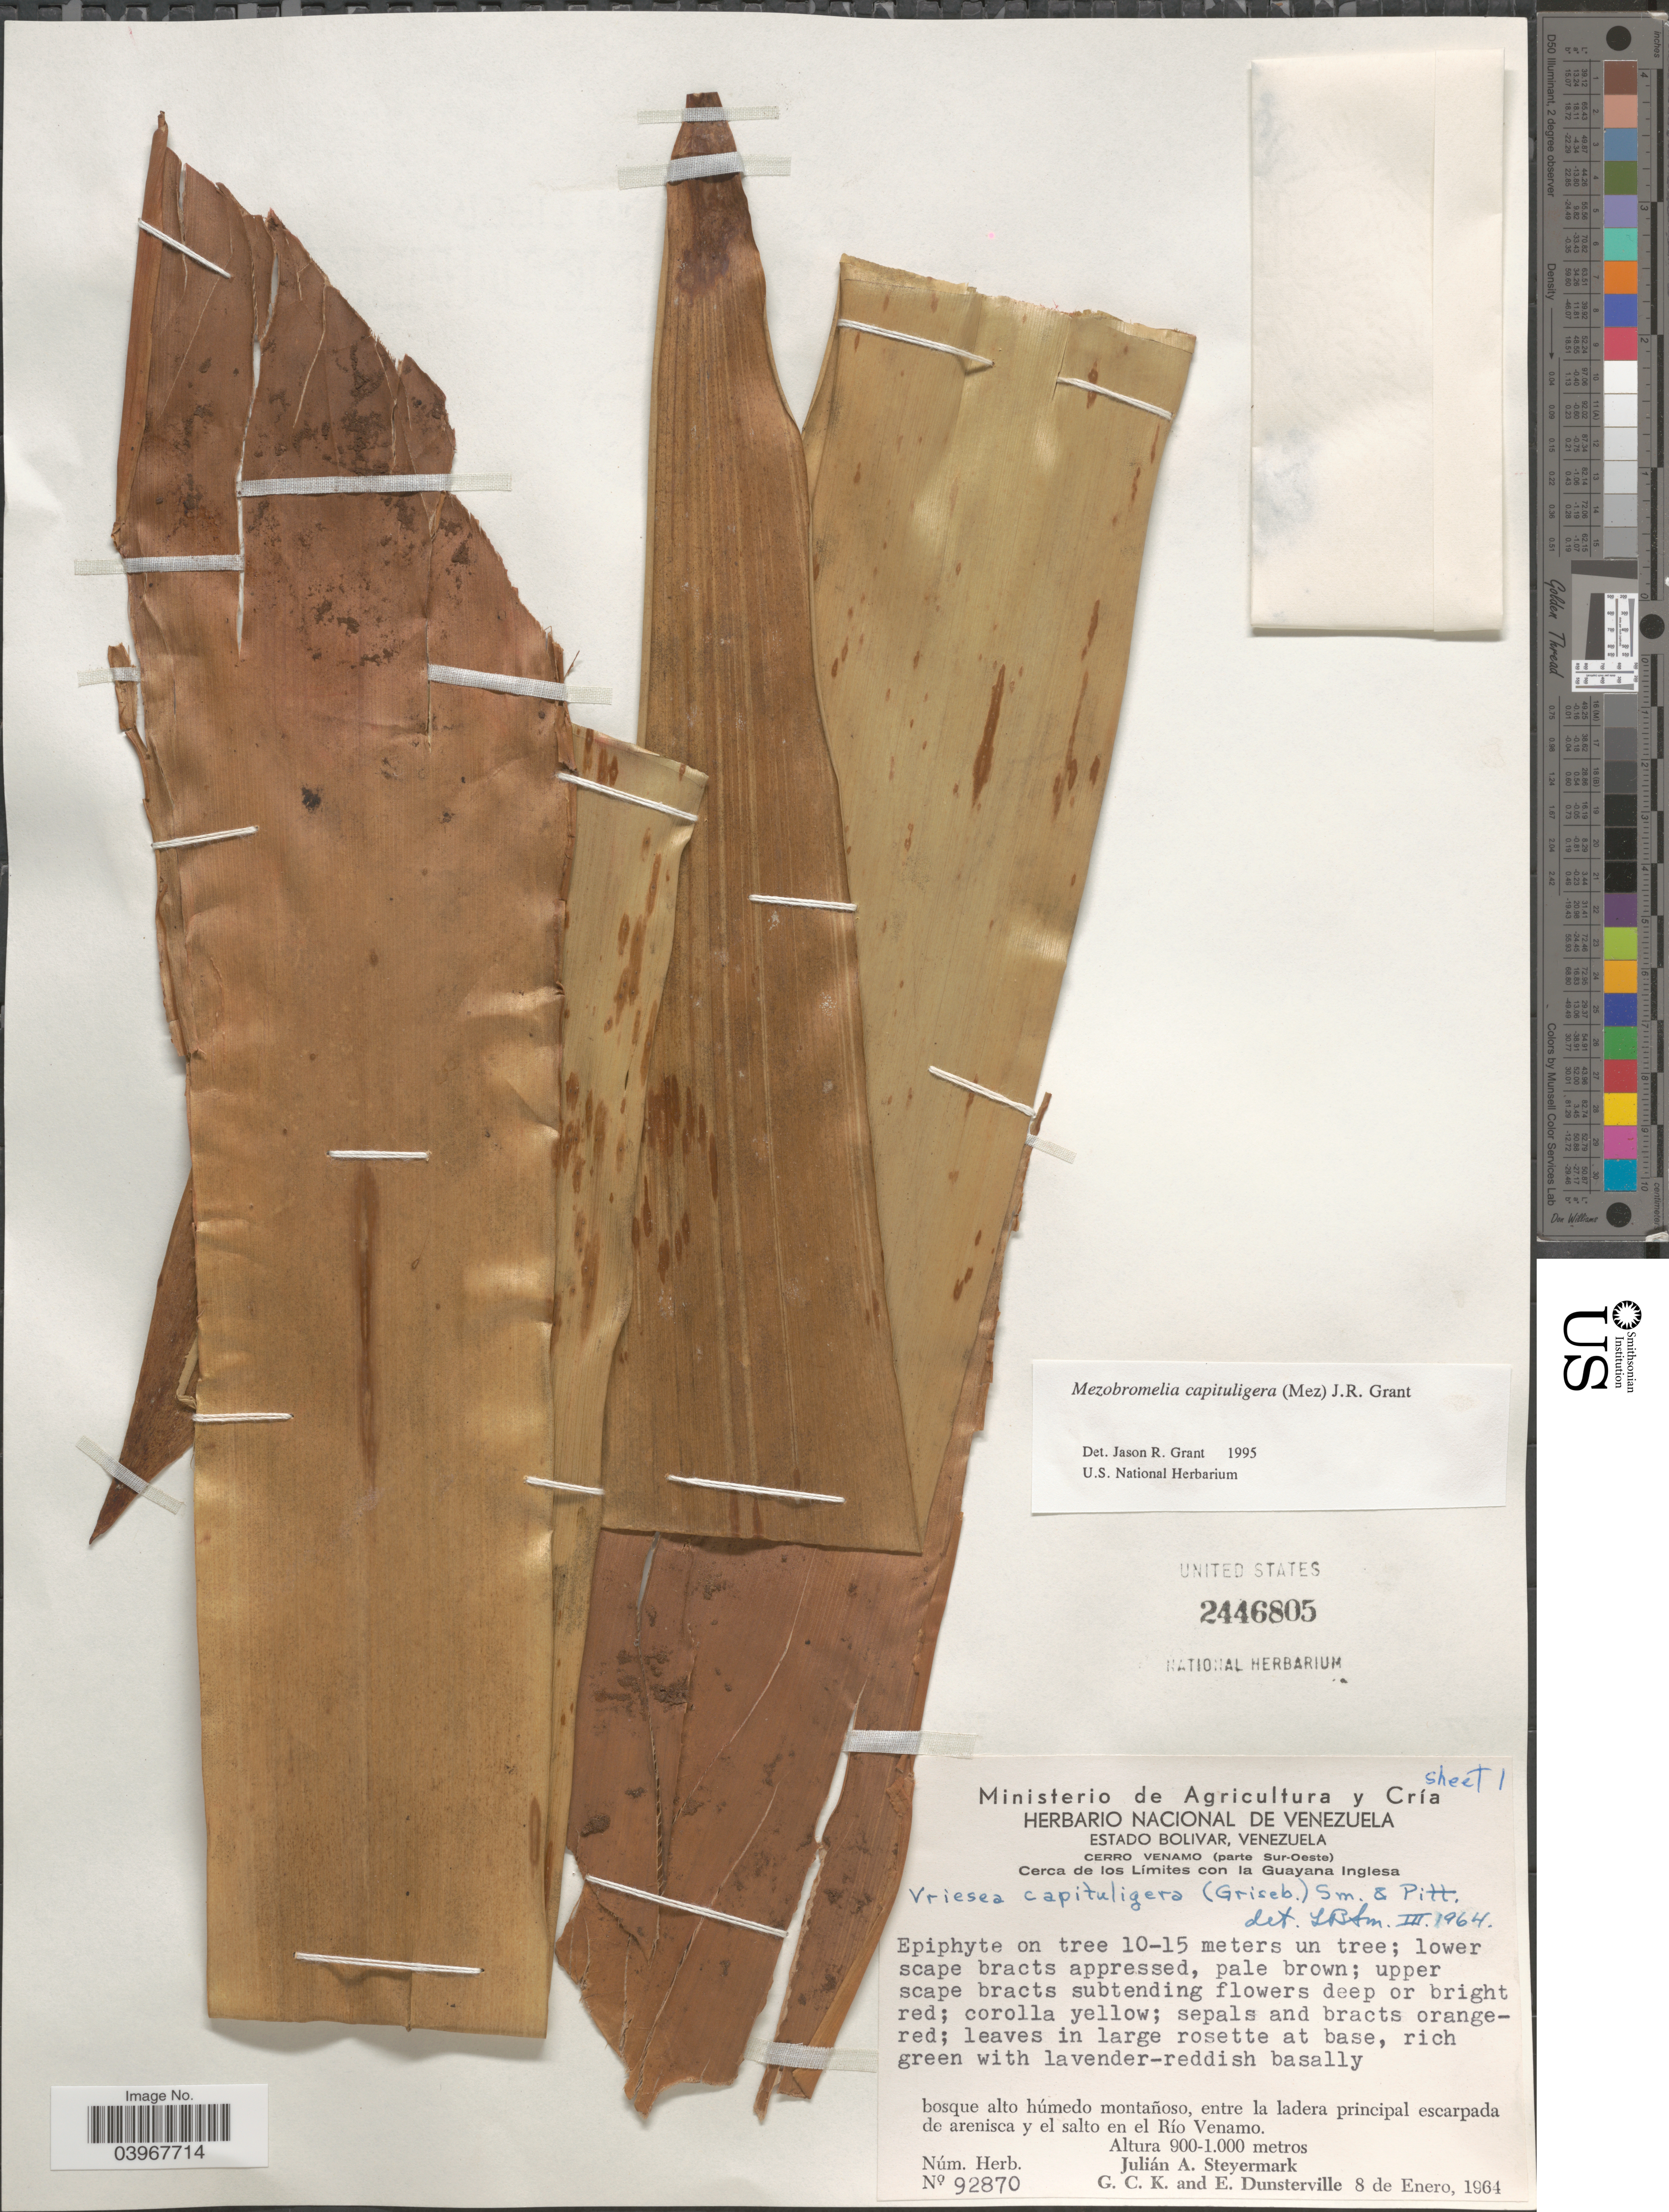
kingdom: Plantae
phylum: Tracheophyta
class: Liliopsida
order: Poales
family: Bromeliaceae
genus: Mezobromelia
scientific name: Mezobromelia capituligera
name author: (Griseb.) J.R. Grant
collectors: J. Steyermark, G. C. K. Dunsterville & E. Dunsterville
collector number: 92870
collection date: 1964-01-08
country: Venezuela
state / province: Bolivar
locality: Cerro Venamo (parte Sur-Oeste) Cerca de los Límites con la Guayana Inglesa. Bosque alto húmedo montañoso, entre la ladera principal escarpada de arenisca y el salto en el Río Venamo.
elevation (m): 900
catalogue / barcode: US 2446805